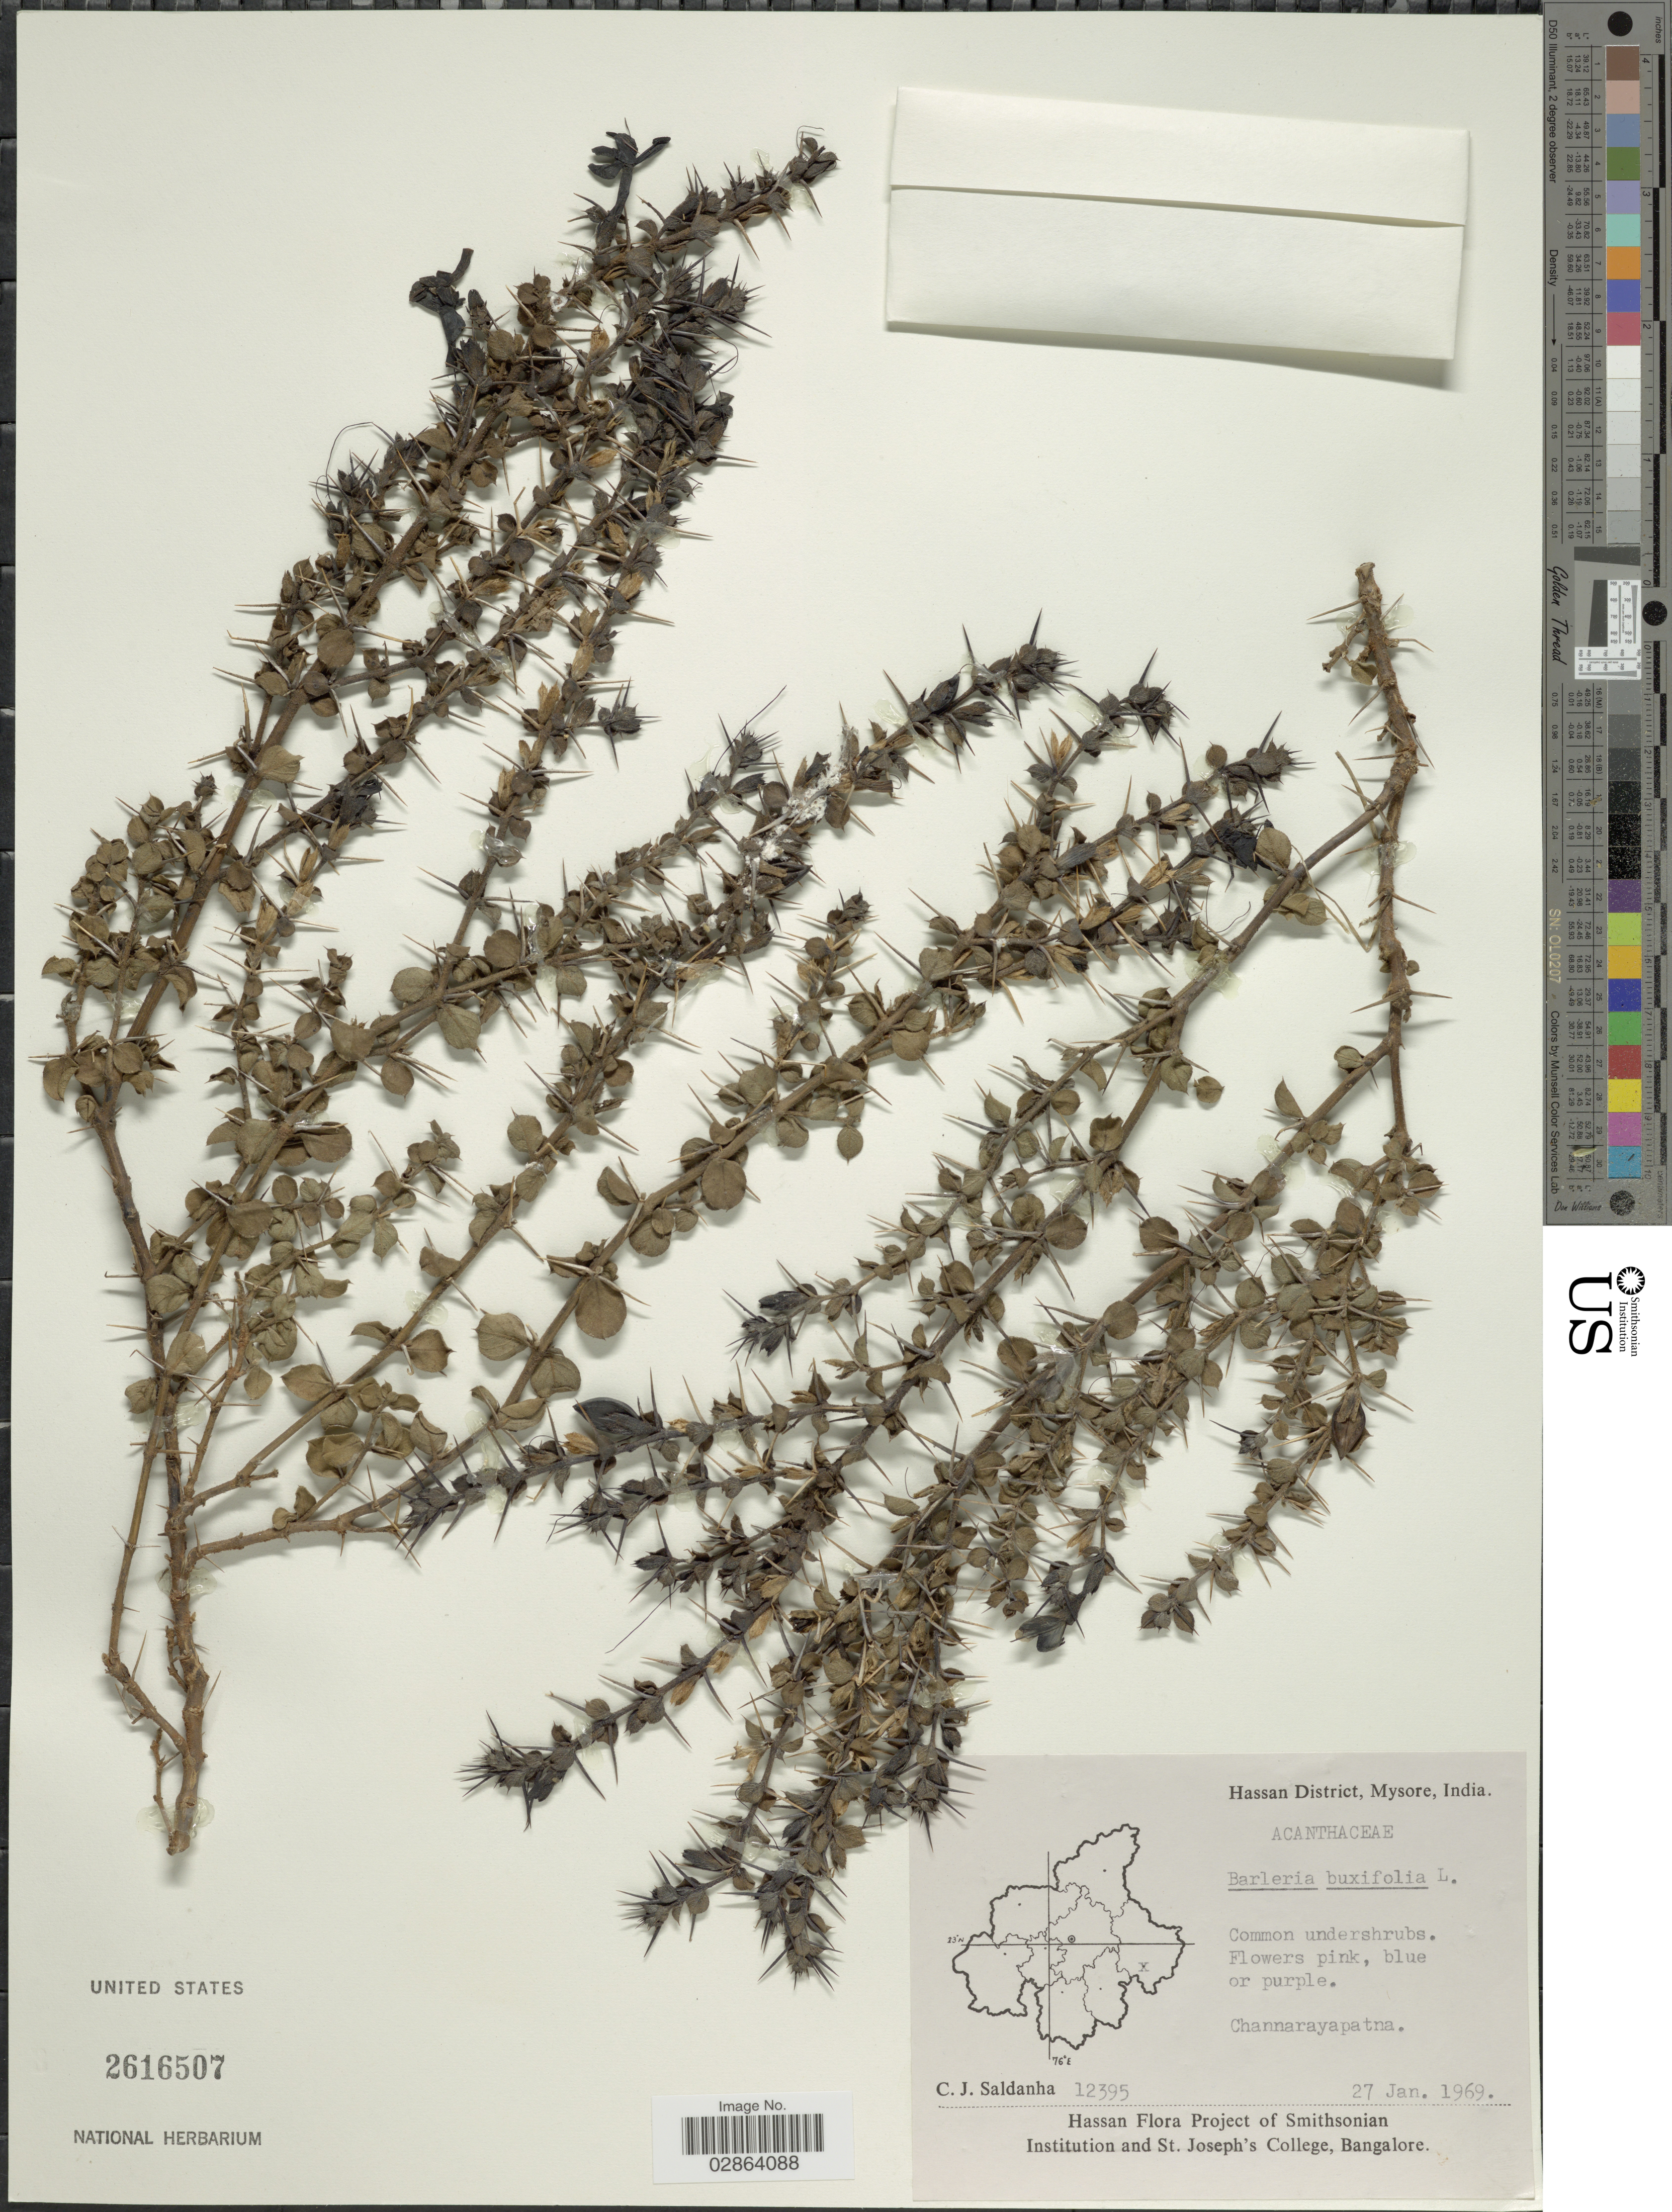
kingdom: Plantae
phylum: Tracheophyta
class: Magnoliopsida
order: Lamiales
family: Acanthaceae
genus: Barleria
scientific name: Barleria buxifolia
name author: L.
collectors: C. J. Saldanha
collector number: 12395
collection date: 1969-01-27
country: India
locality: Hassan District, Mysore, India, Channarayapatna.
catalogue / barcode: US 2616507